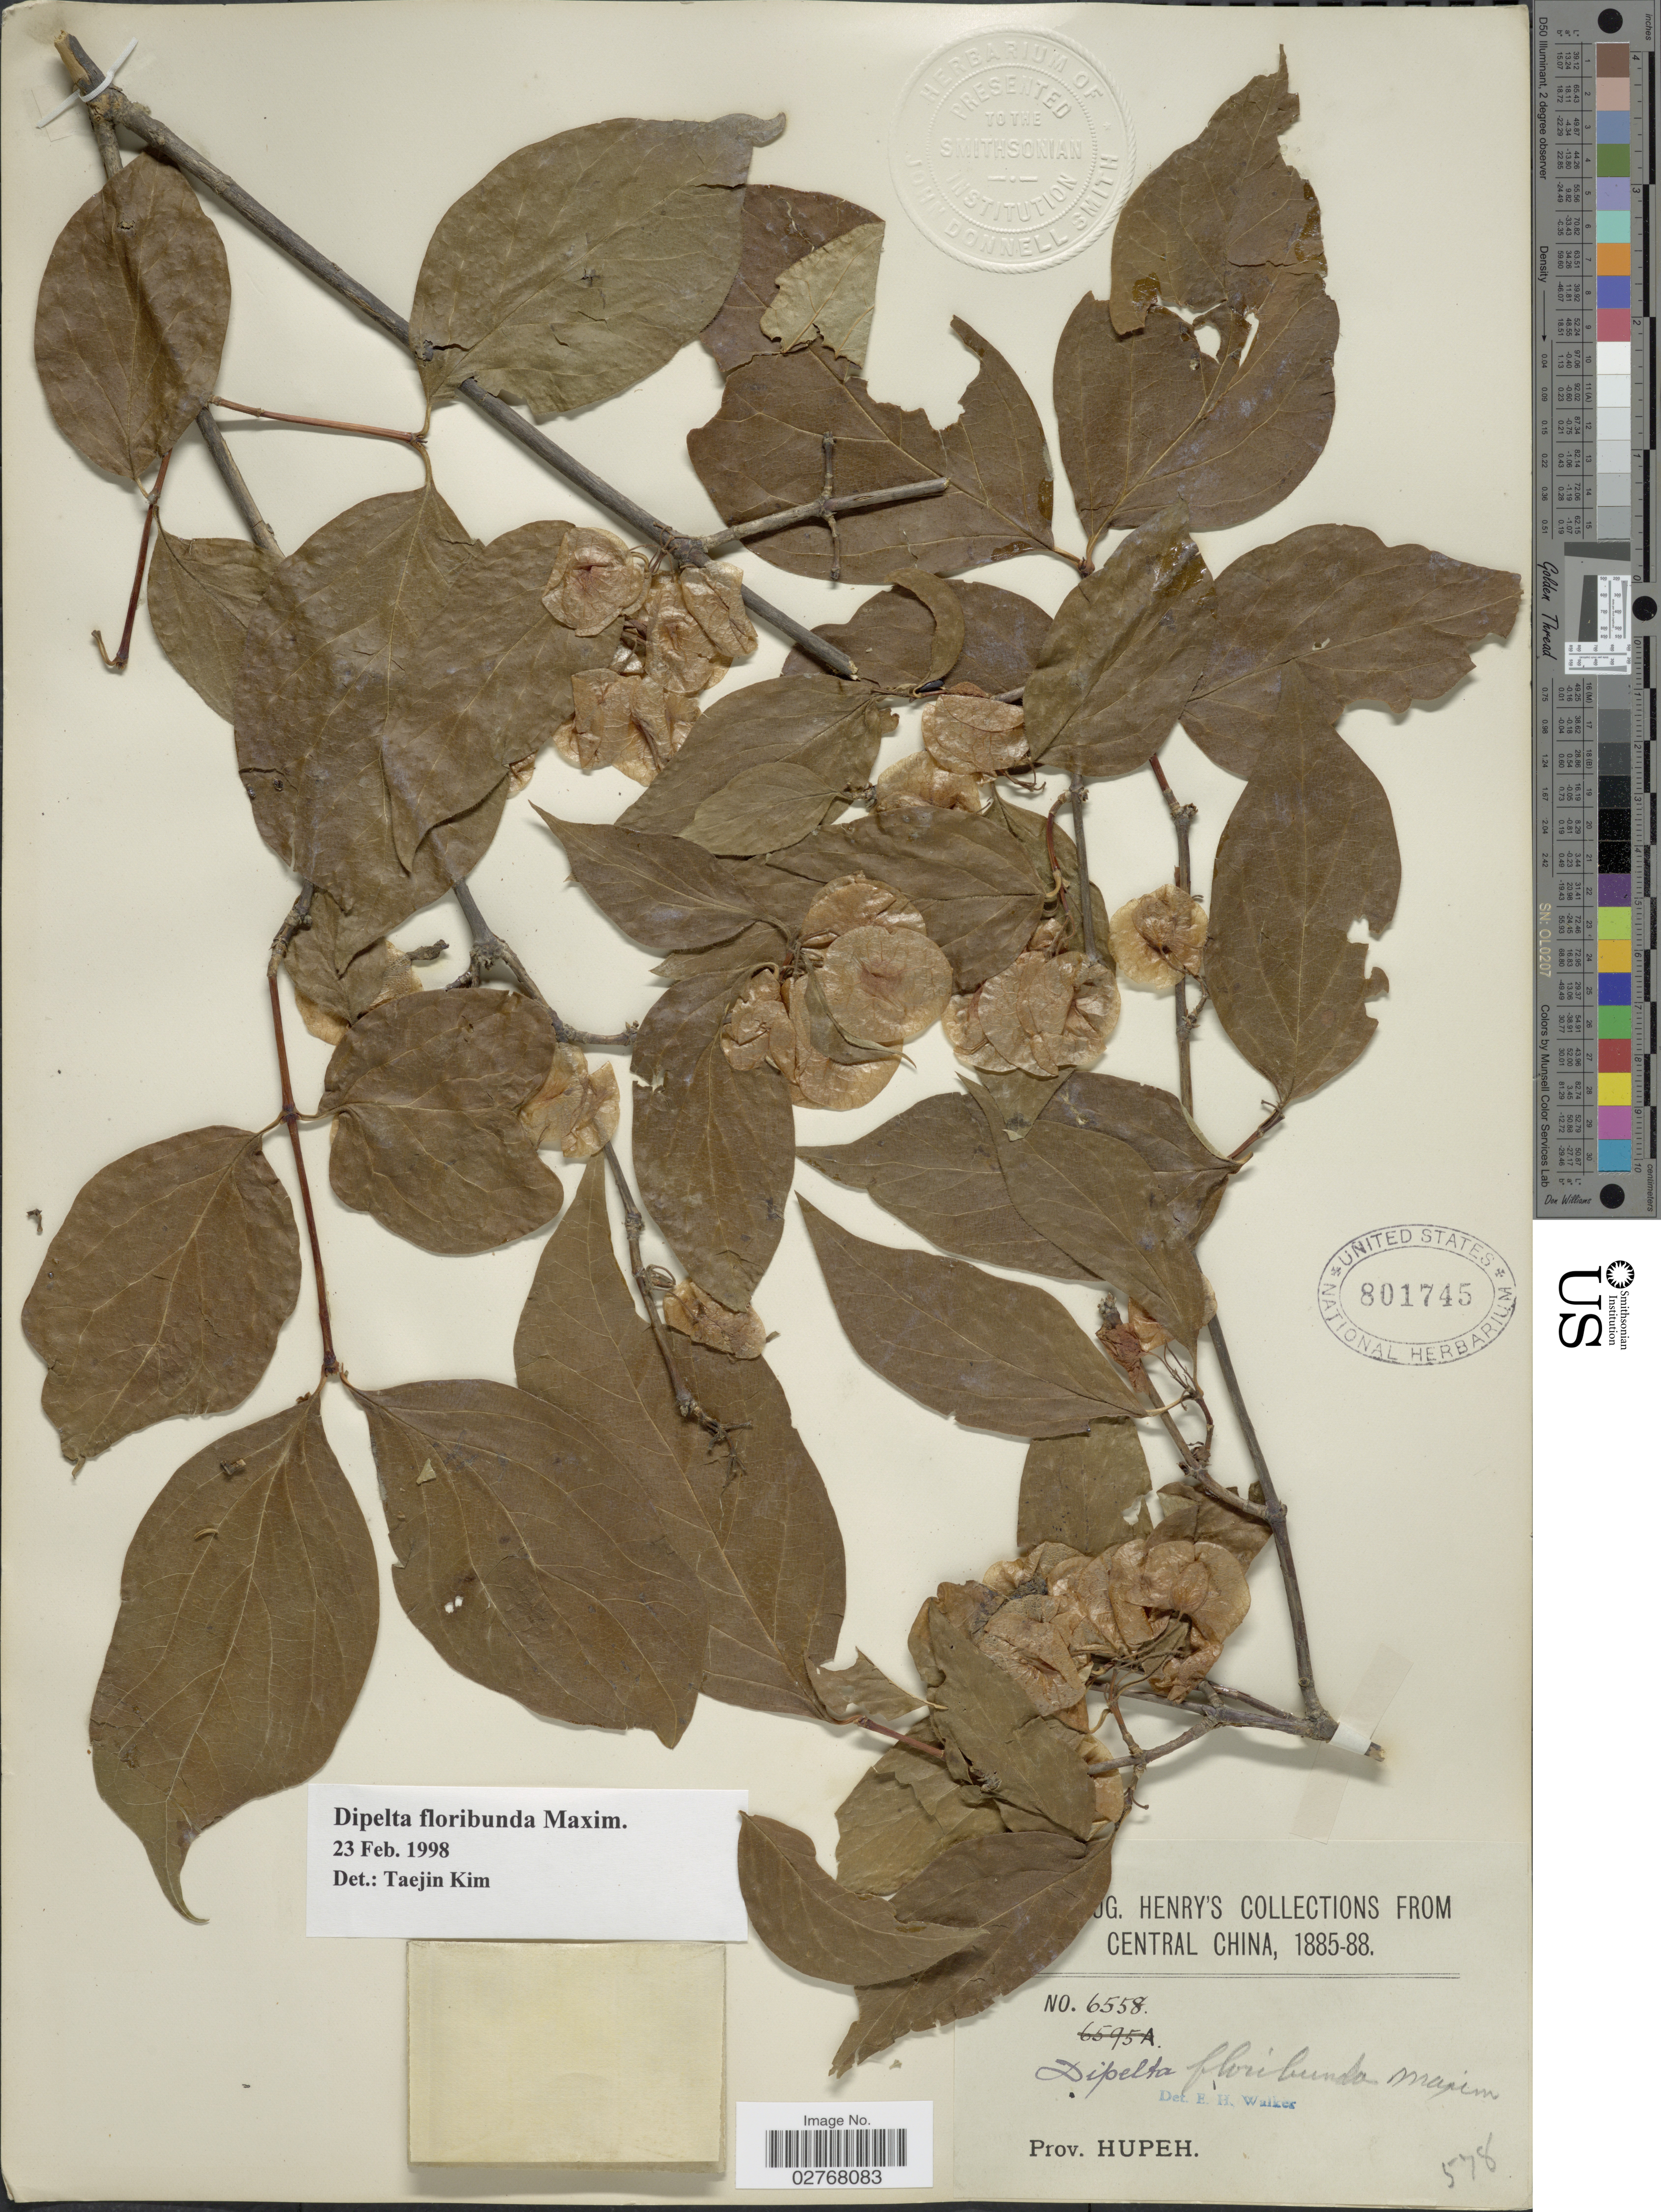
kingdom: Plantae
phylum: Tracheophyta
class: Magnoliopsida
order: Dipsacales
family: Caprifoliaceae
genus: Dipelta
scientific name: Dipelta floribunda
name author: Maxim.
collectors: A. Henry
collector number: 6558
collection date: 1885/1888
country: China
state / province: Hubei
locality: Central China, Prov. Hupeh.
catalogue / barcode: US 801745